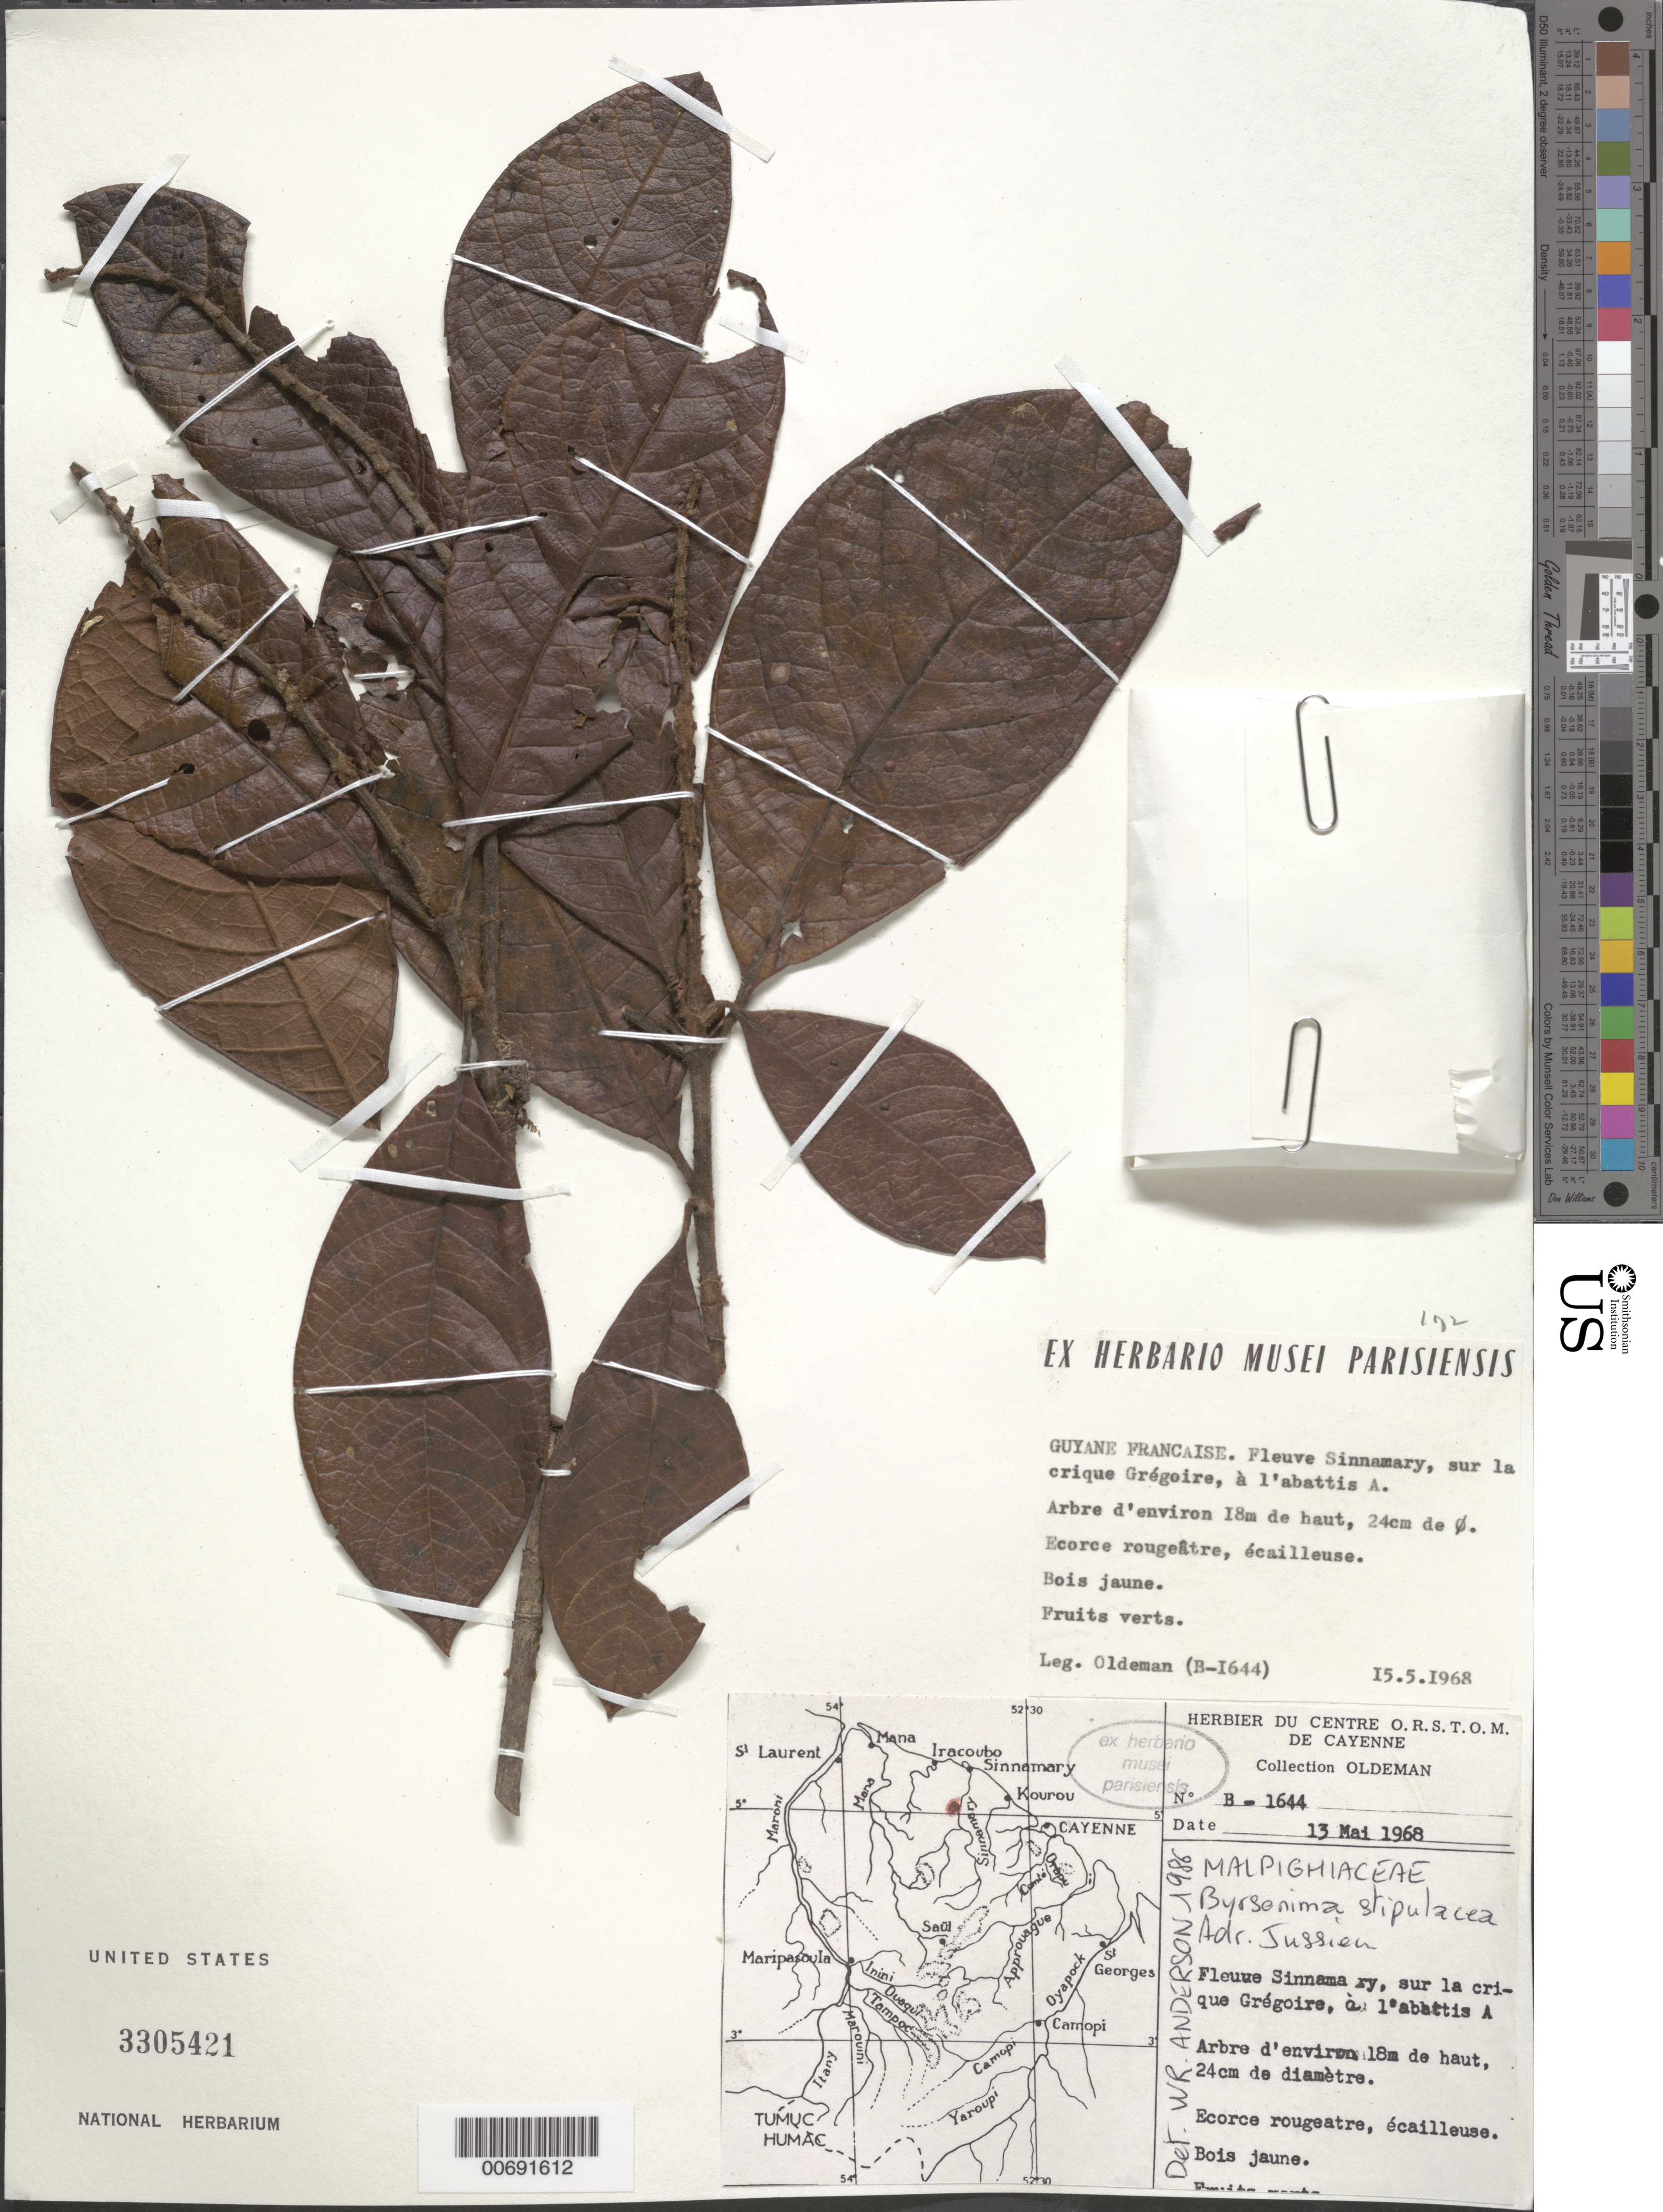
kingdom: Plantae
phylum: Tracheophyta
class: Magnoliopsida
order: Malpighiales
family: Malpighiaceae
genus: Byrsonima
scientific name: Byrsonima stipulacea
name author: A. Juss.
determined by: Anderson, W. R., (MICH), University of Michigan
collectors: R. Oldeman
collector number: B 1644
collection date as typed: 13-May-68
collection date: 1968-05-13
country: French Guiana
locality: Crique Grégoire, Fleuve Sinnamary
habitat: Clearing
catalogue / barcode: US 3305421